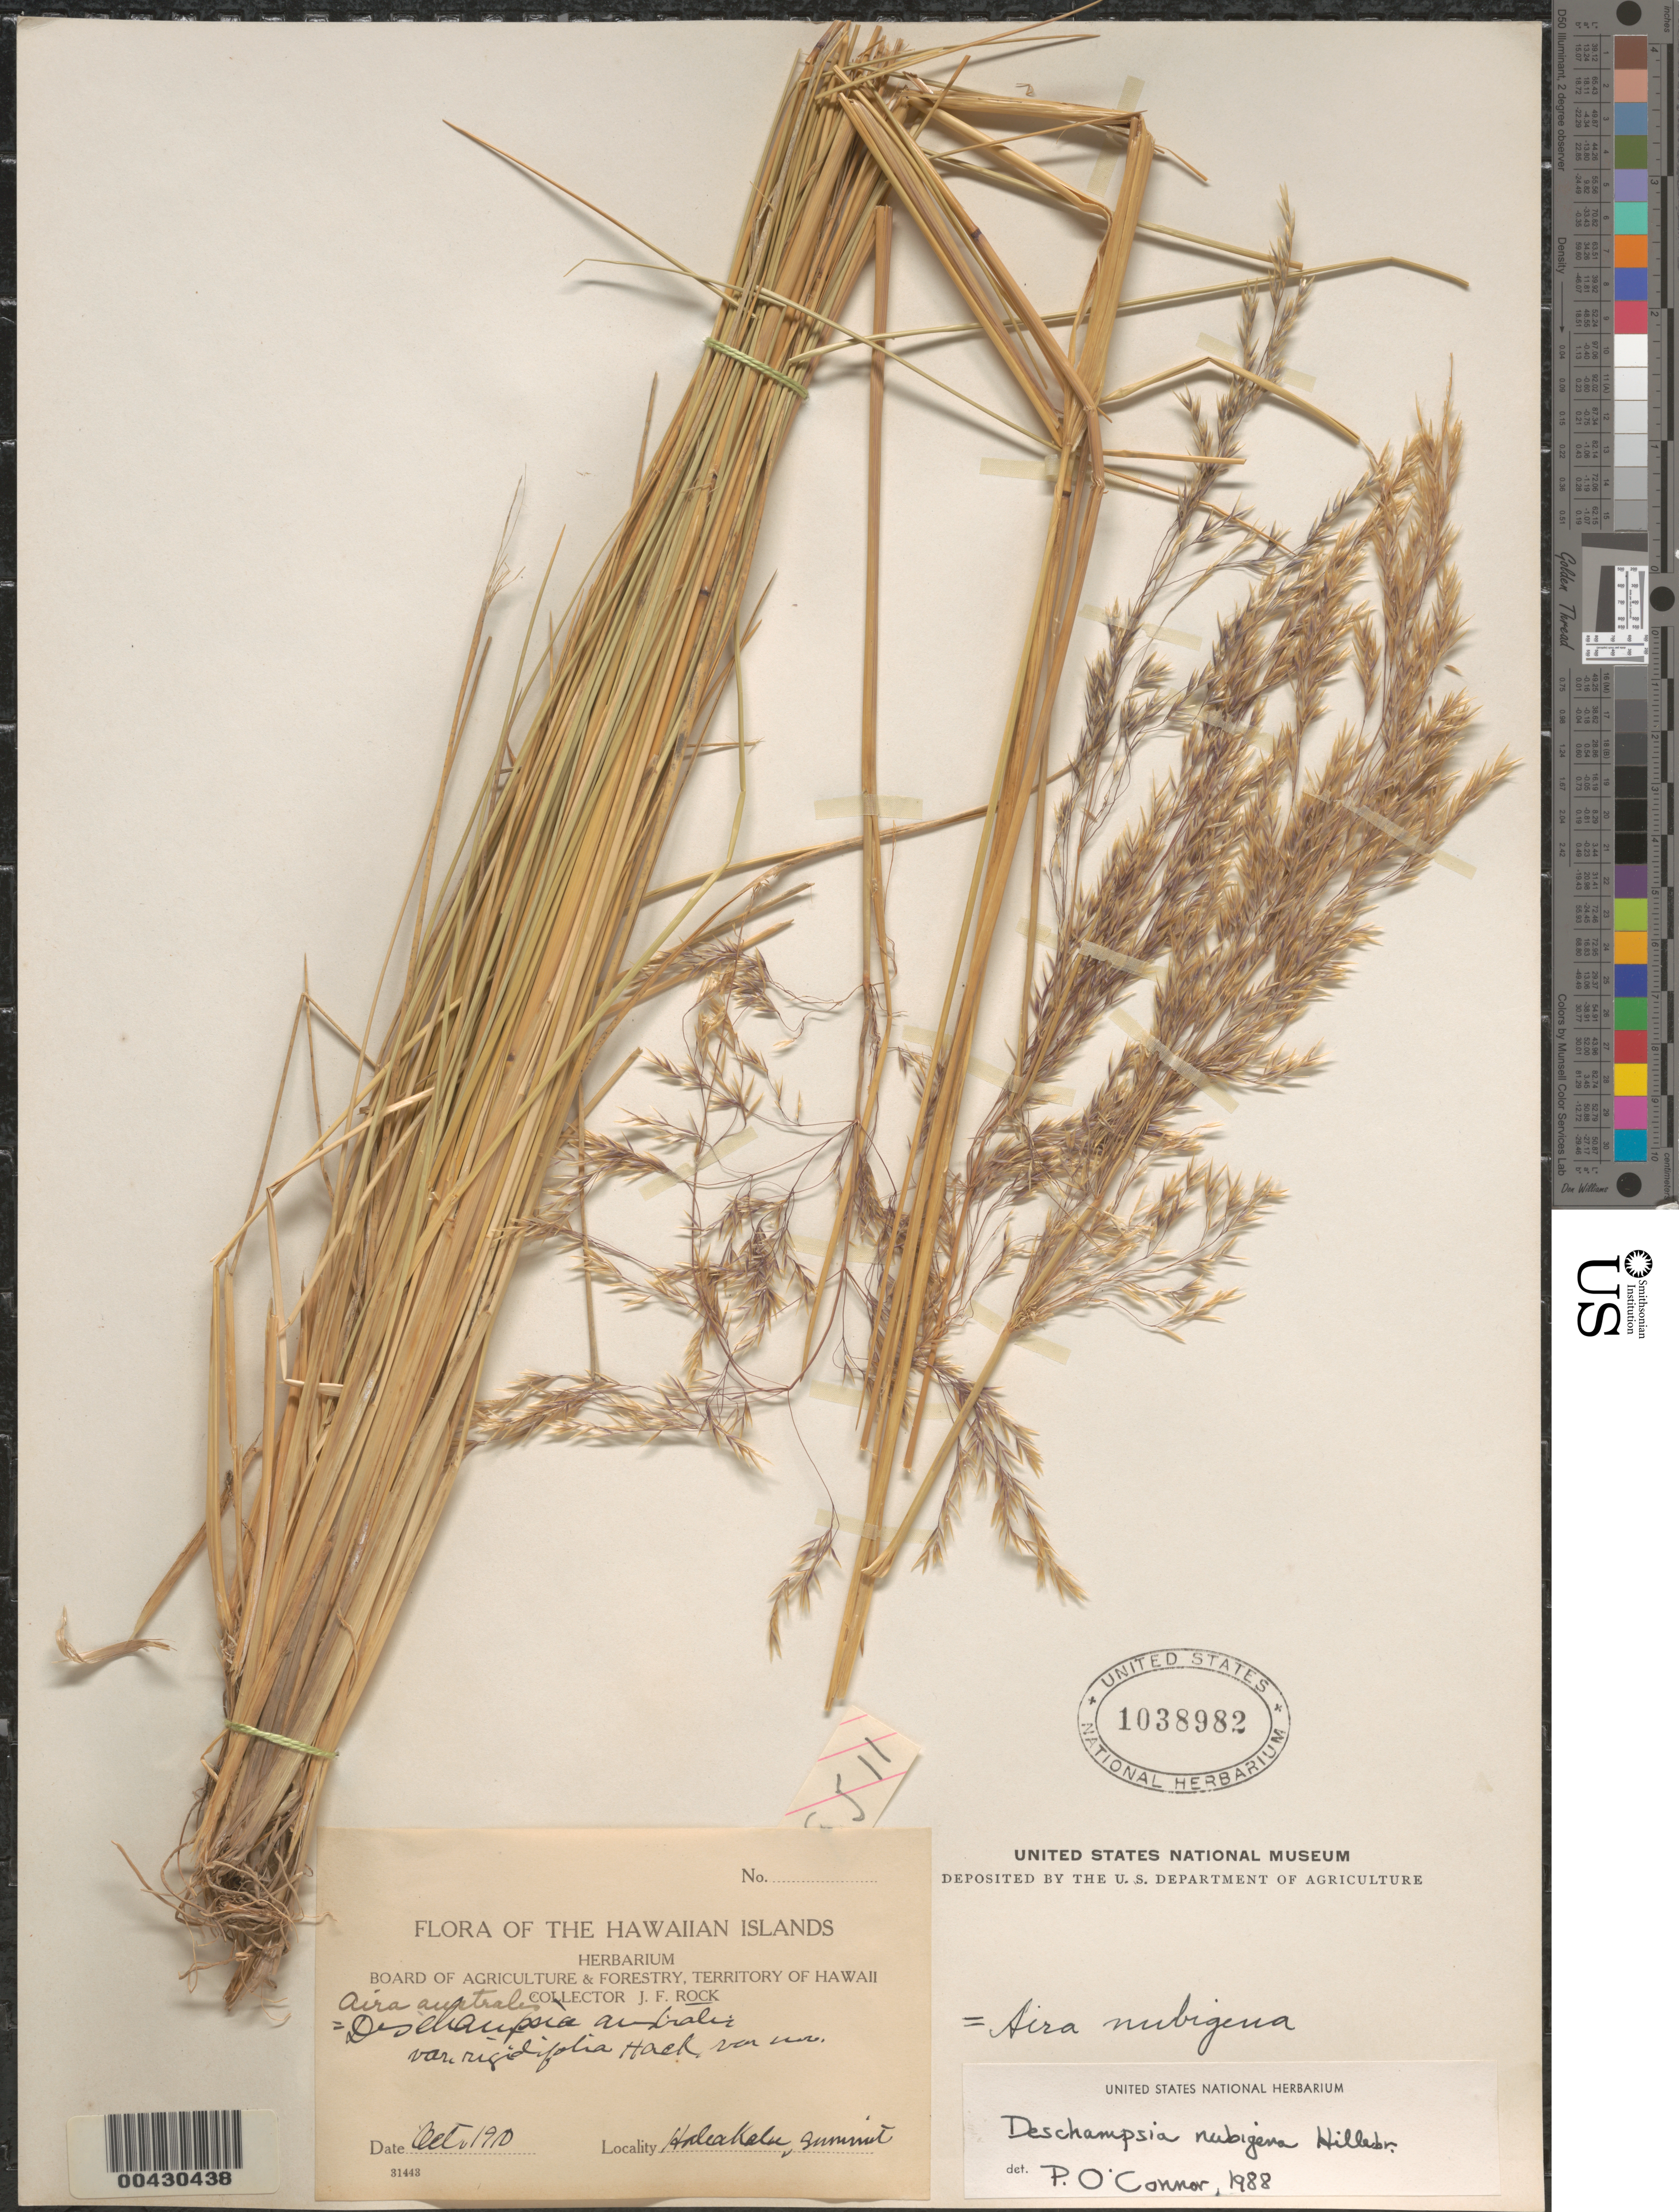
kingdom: Plantae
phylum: Tracheophyta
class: Liliopsida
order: Poales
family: Poaceae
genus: Deschampsia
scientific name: Deschampsia nubigena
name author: Hillebr.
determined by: O'Connor, P.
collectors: J. F. Rock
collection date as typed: Oct 1910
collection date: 1910-10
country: United States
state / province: Hawaii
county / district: Maui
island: Maui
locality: Haleakala, summit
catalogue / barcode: US 1038982